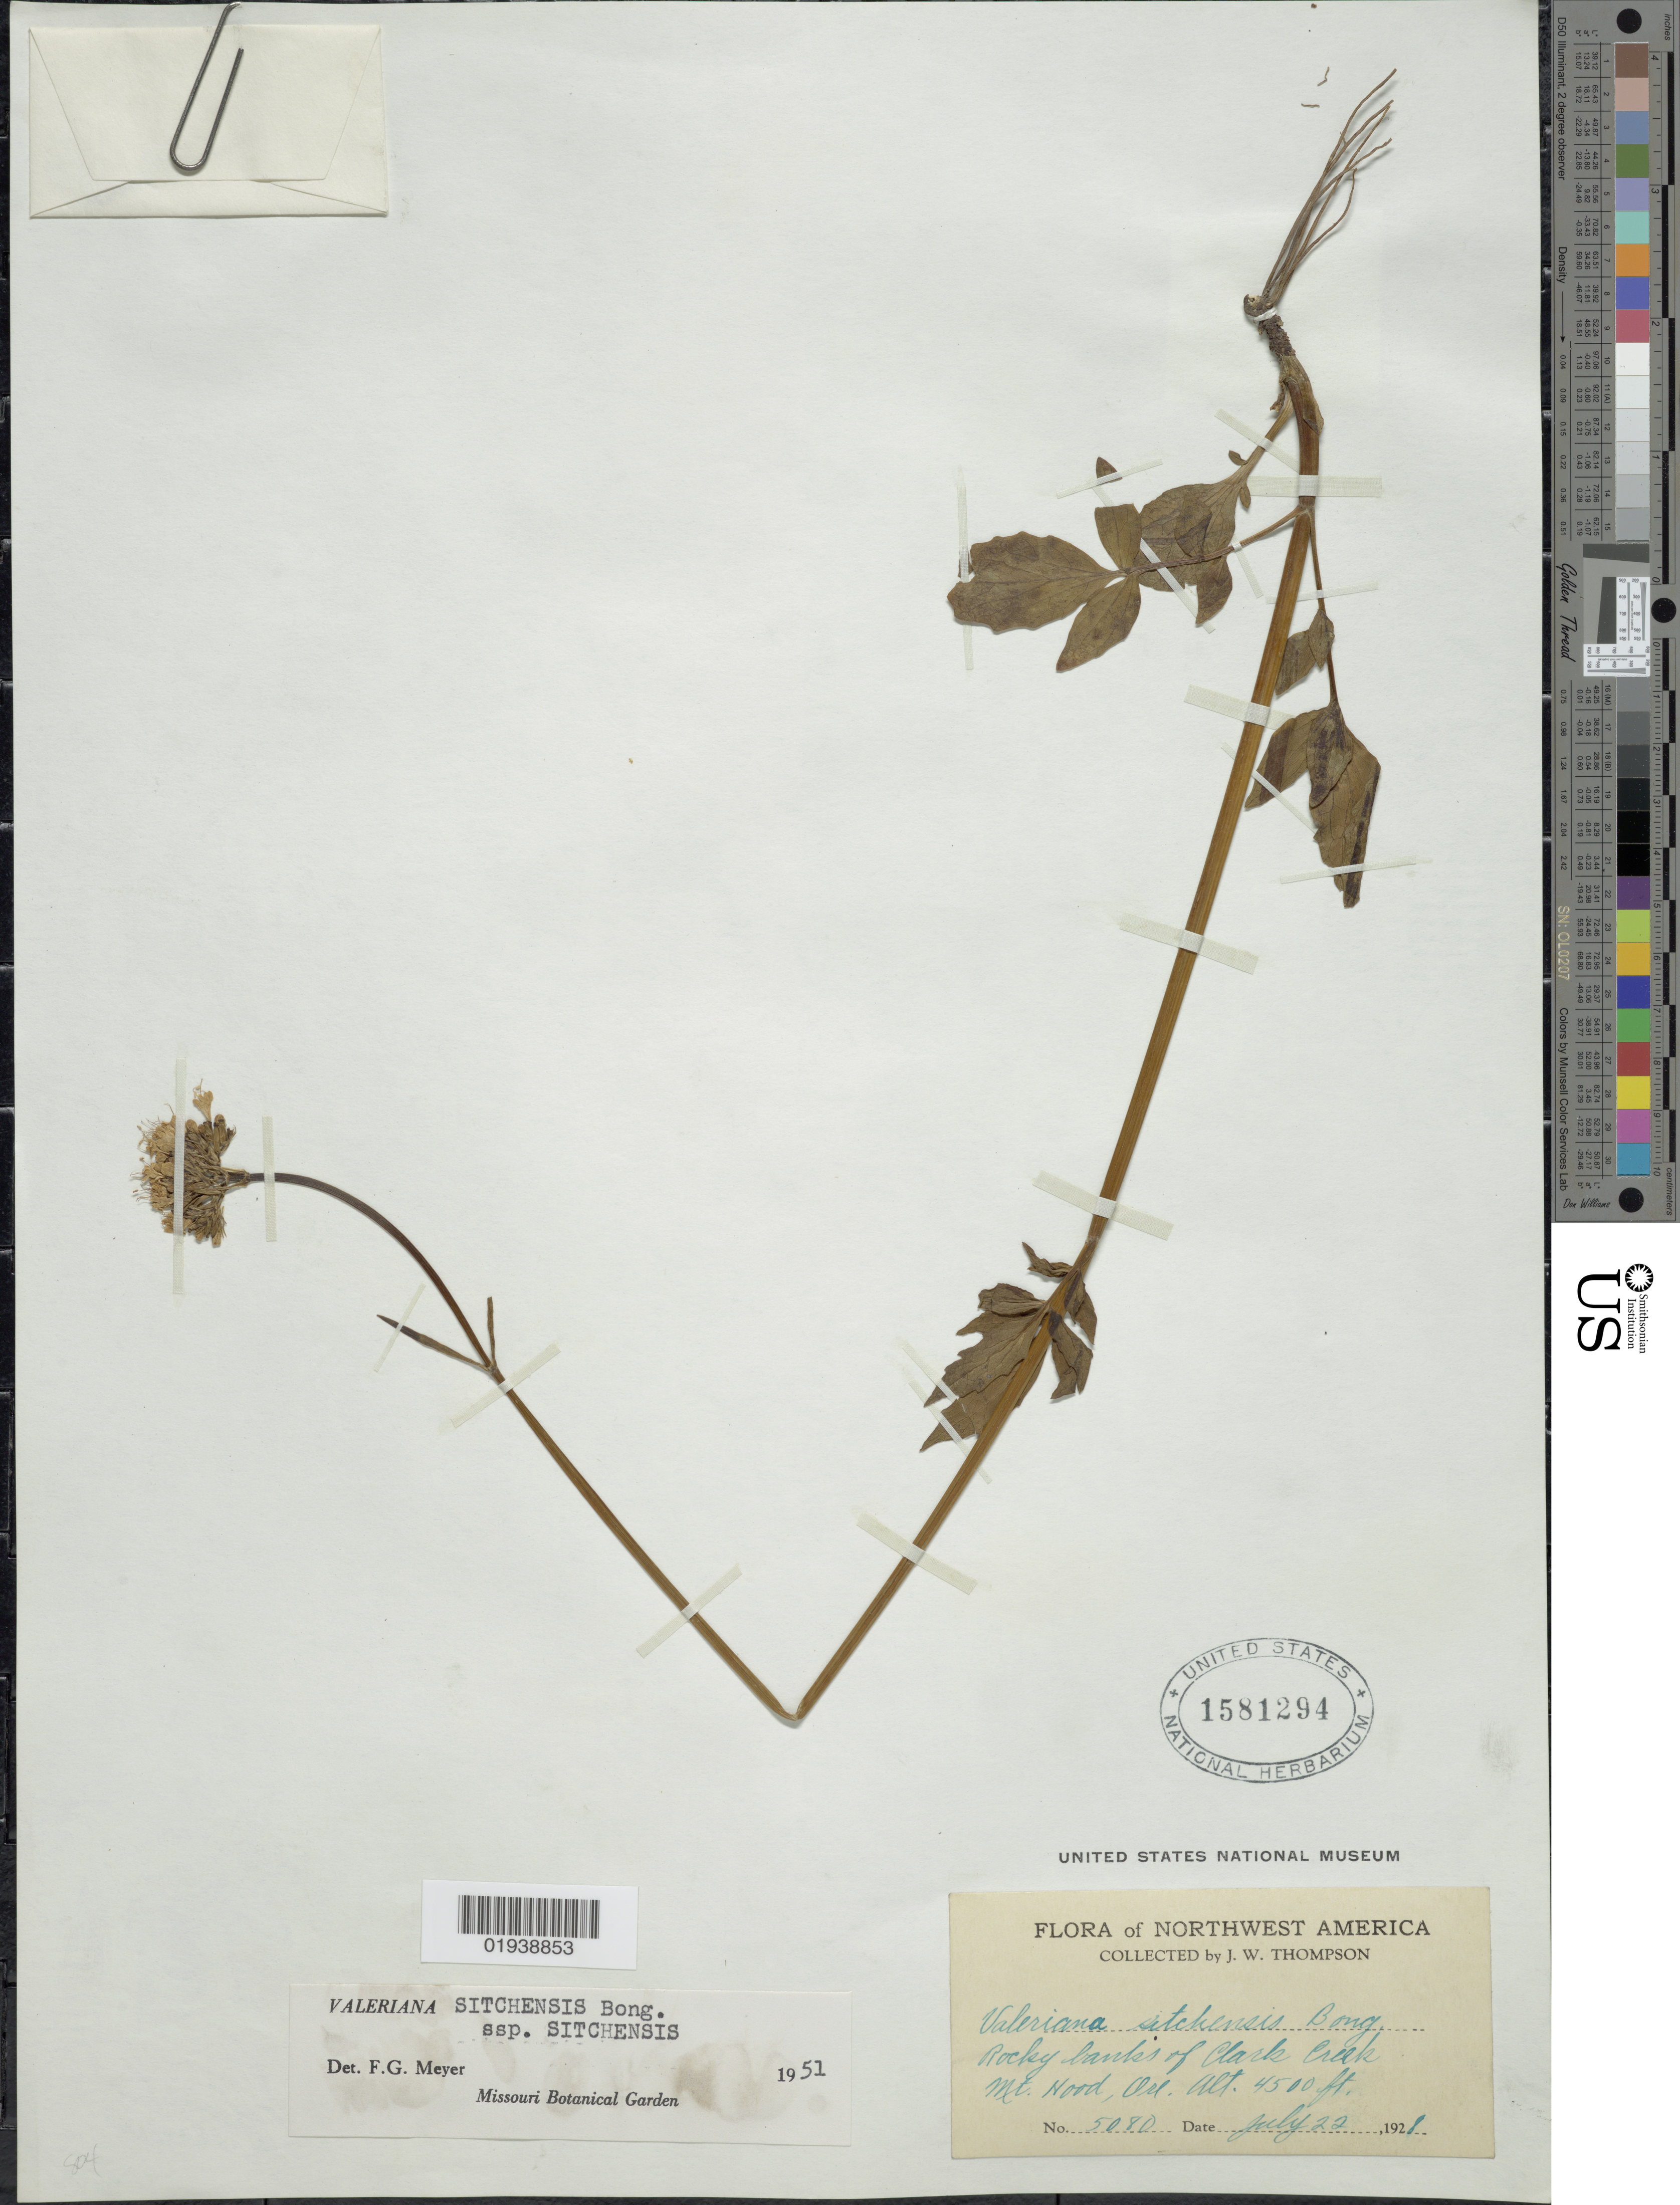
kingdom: Plantae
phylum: Tracheophyta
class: Magnoliopsida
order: Dipsacales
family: Caprifoliaceae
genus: Valeriana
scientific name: Valeriana sitchensis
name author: Bong.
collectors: J. W. Thompson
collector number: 5080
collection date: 1928-07-22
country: United States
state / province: Oregon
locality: Rocky banks of Clark Creek, Mt. Nood.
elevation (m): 1372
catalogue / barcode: US 1581294